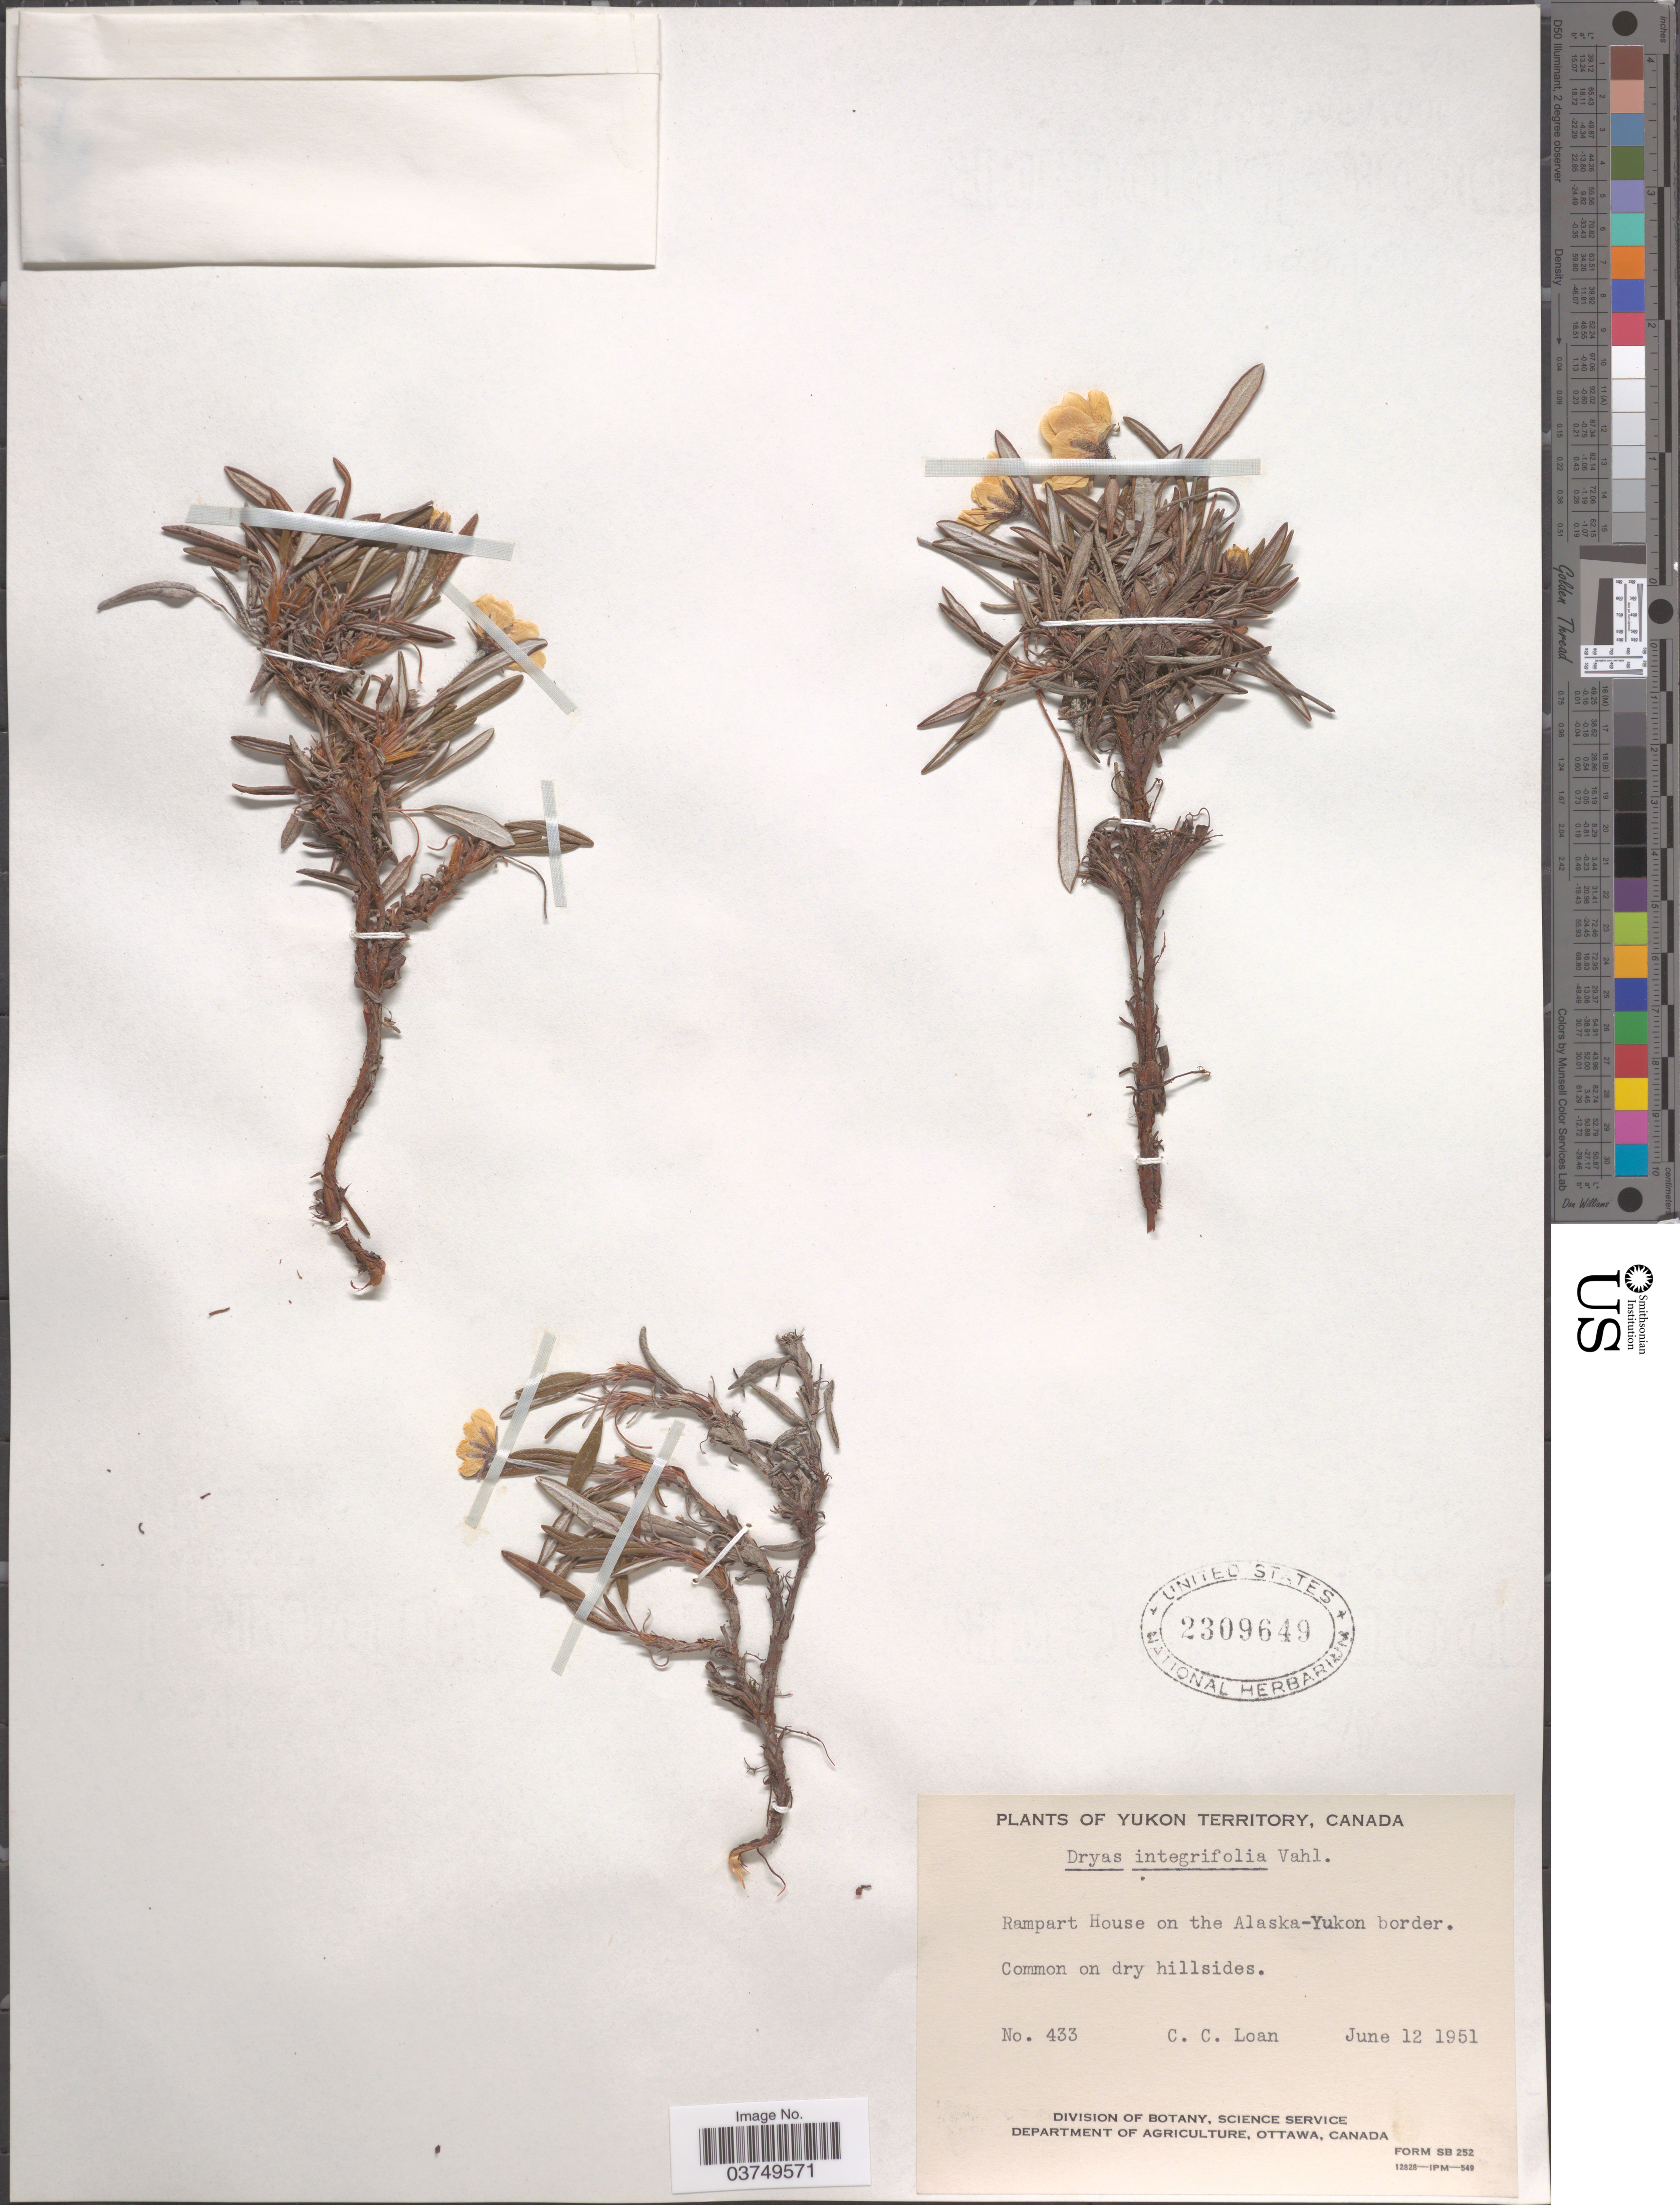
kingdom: Plantae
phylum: Tracheophyta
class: Magnoliopsida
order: Rosales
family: Rosaceae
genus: Dryas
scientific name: Dryas integrifolia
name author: Vahl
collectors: C. Loan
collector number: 433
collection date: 1951-06-12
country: Canada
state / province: Yukon Territory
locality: Rampart House on the Alaska-Yukon border.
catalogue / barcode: US 2309649